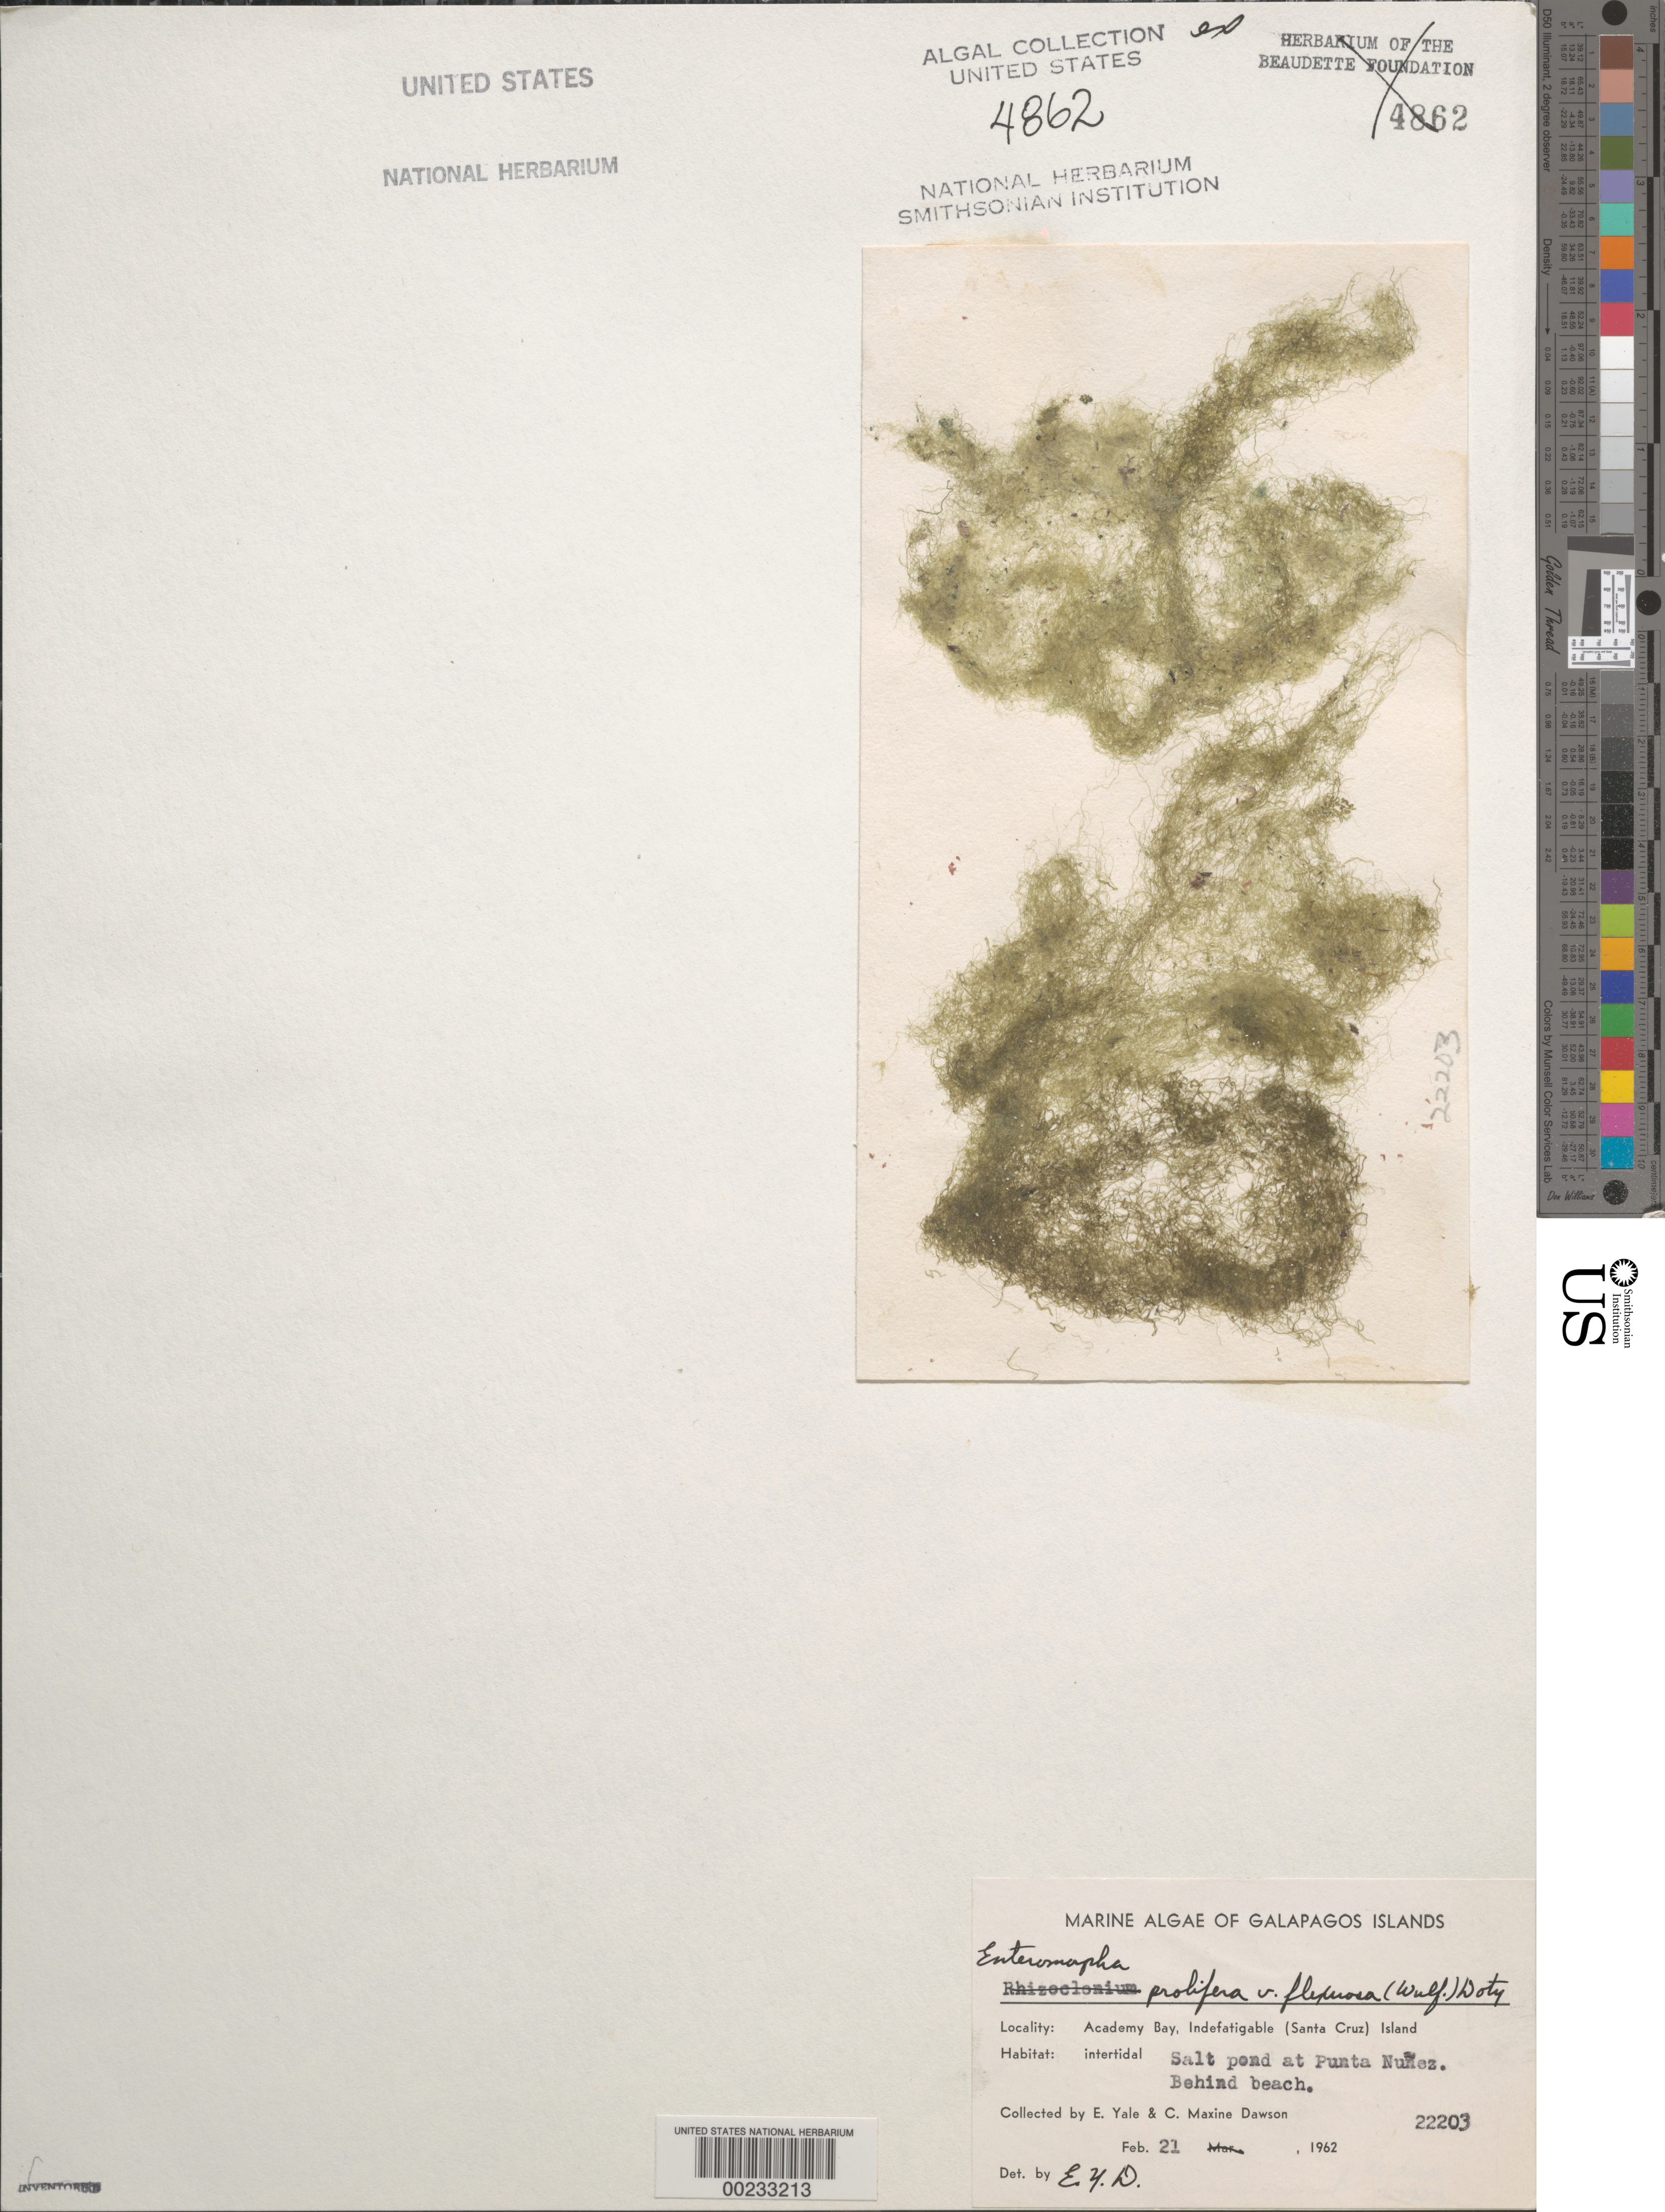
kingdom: Plantae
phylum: Chlorophyta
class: Ulvophyceae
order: Ulvales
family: Ulvaceae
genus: Ulva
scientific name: Ulva prolifera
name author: O.F. Müller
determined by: Algae name updating Project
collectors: E. Y. Dawson & C. M. Dawson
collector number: EYD 22203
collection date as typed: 21 Feb 1962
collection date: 1962-02-21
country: Ecuador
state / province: Colón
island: Santa Cruz [Indefatigable, Chaves]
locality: Punta Nunez, Academy Bay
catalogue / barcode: US 4862